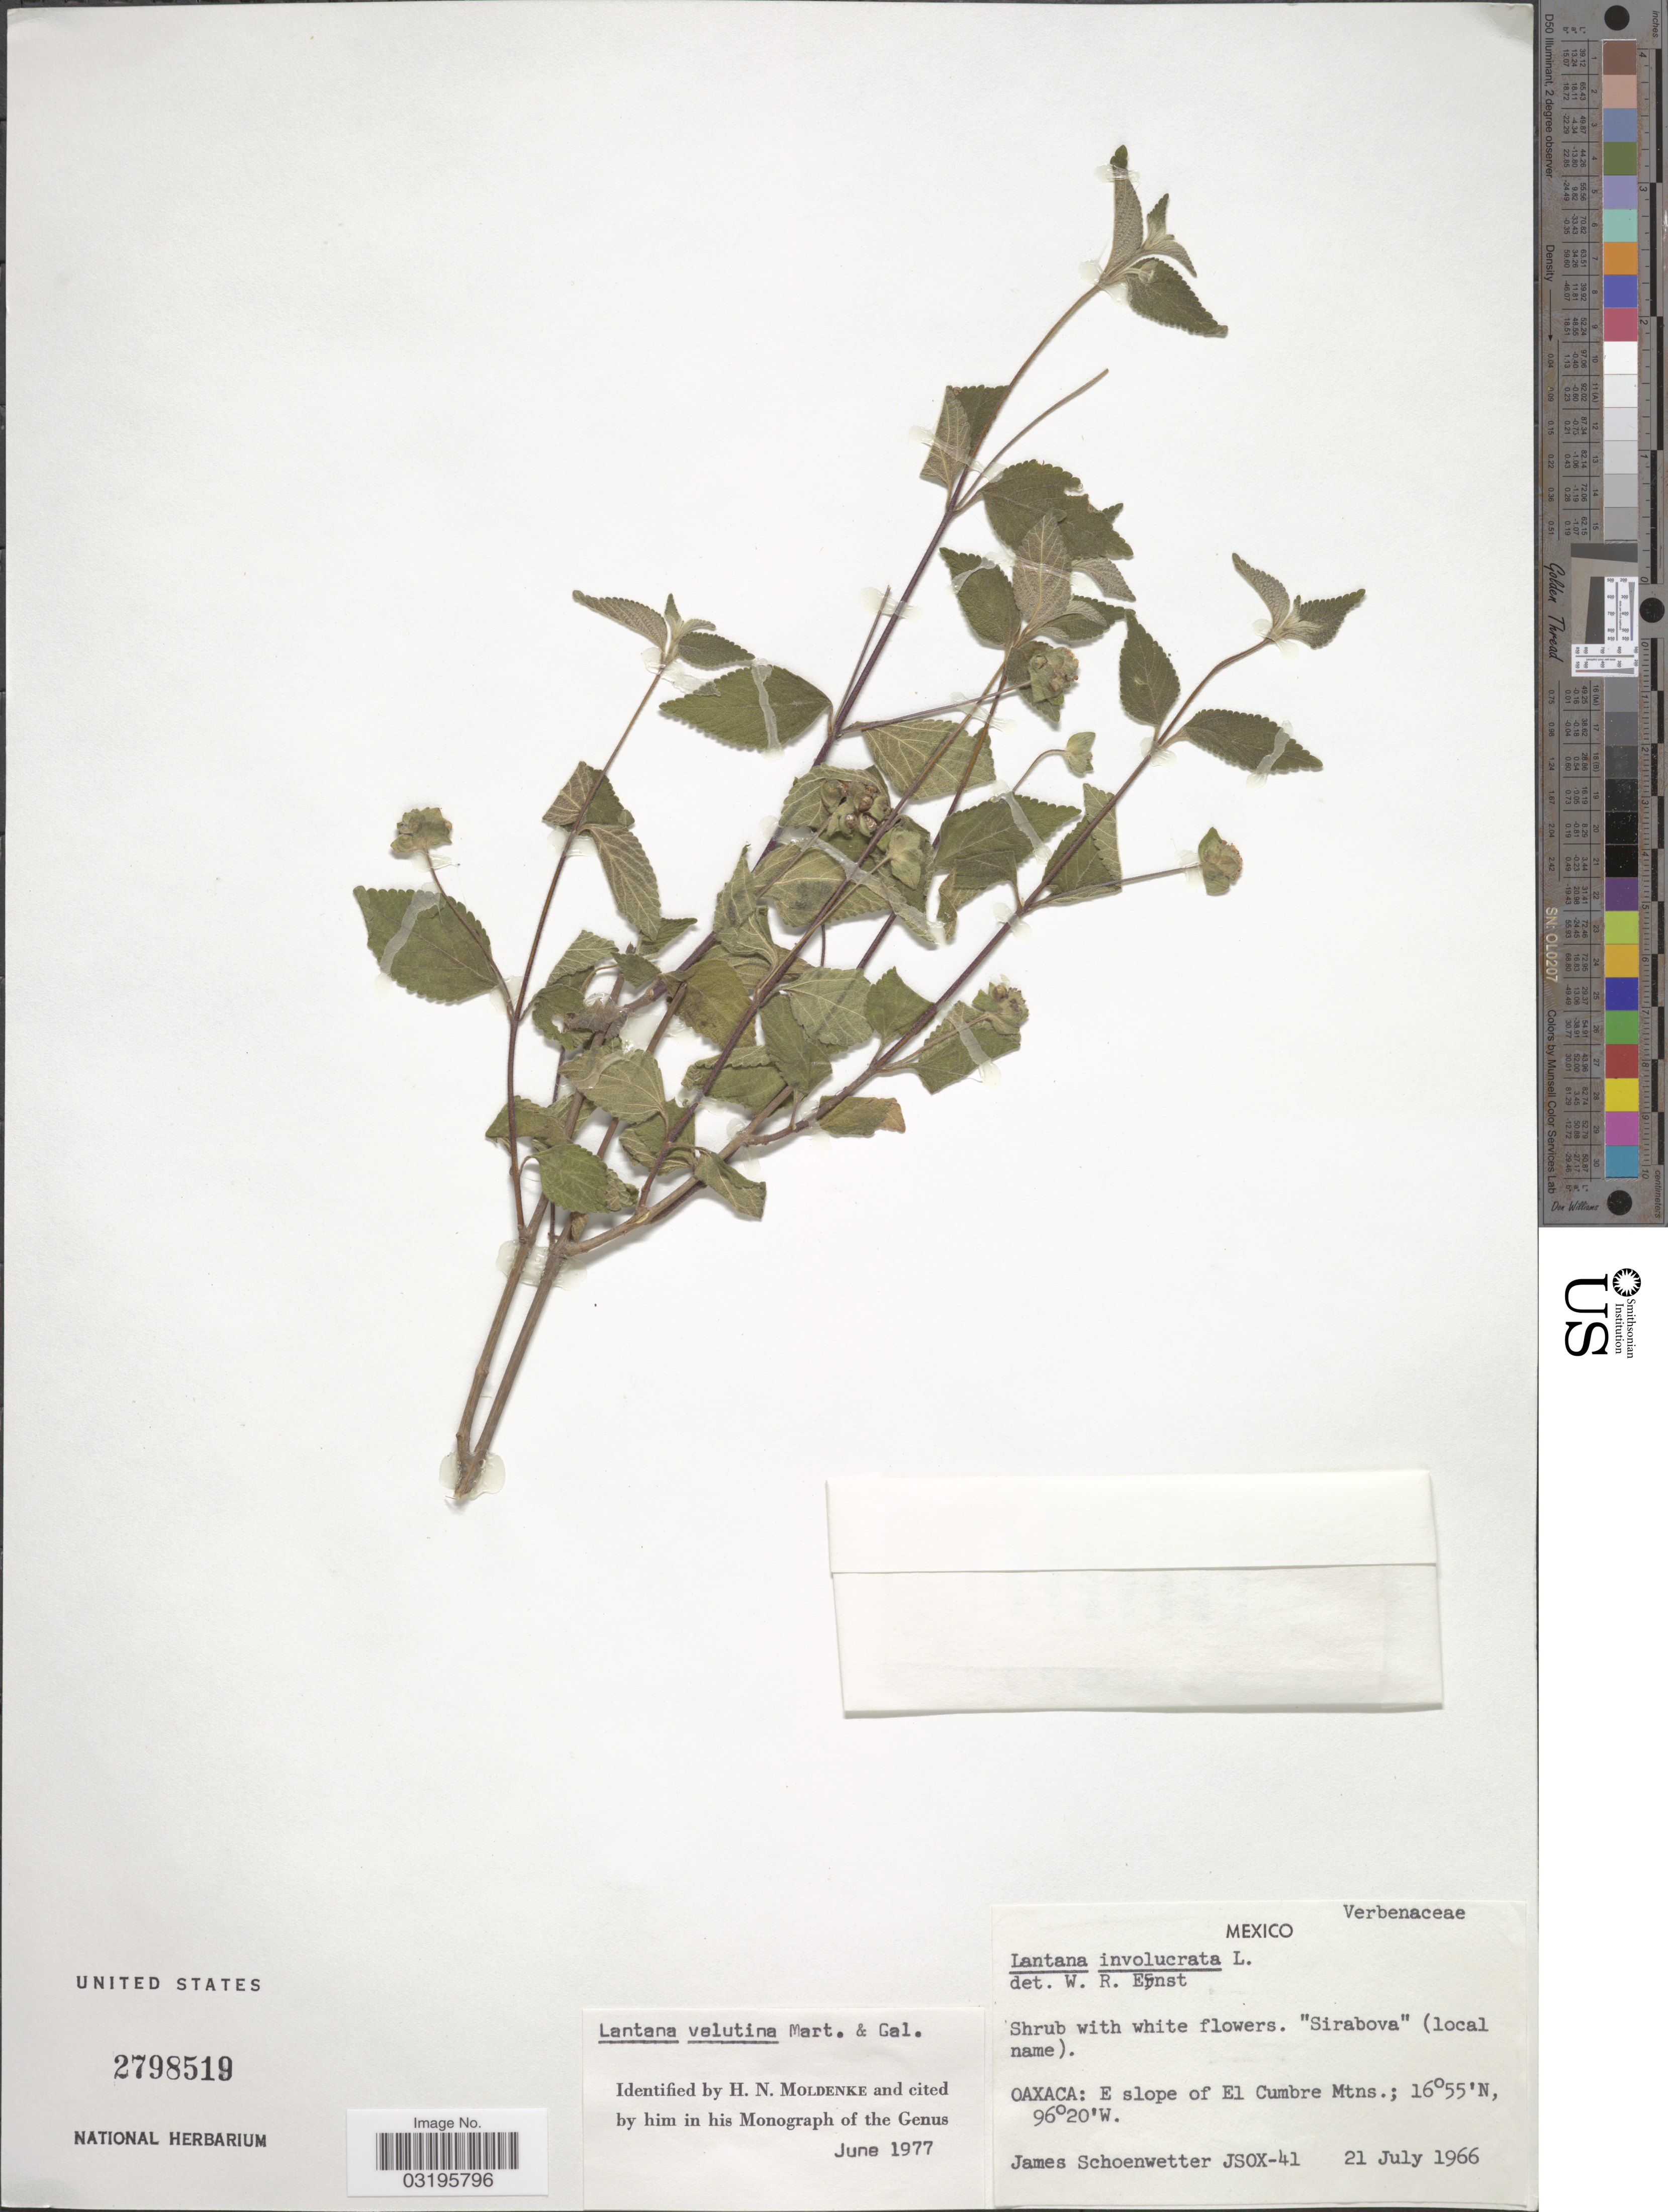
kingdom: Plantae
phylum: Tracheophyta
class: Magnoliopsida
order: Lamiales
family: Verbenaceae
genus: Lantana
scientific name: Lantana velutina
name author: M. Martens & Galeotti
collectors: J. Schoenwetter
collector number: JSOX-41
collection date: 1966-07-21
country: Mexico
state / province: Oaxaca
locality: E slope of El Cumbre Mtns.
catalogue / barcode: US 2798519